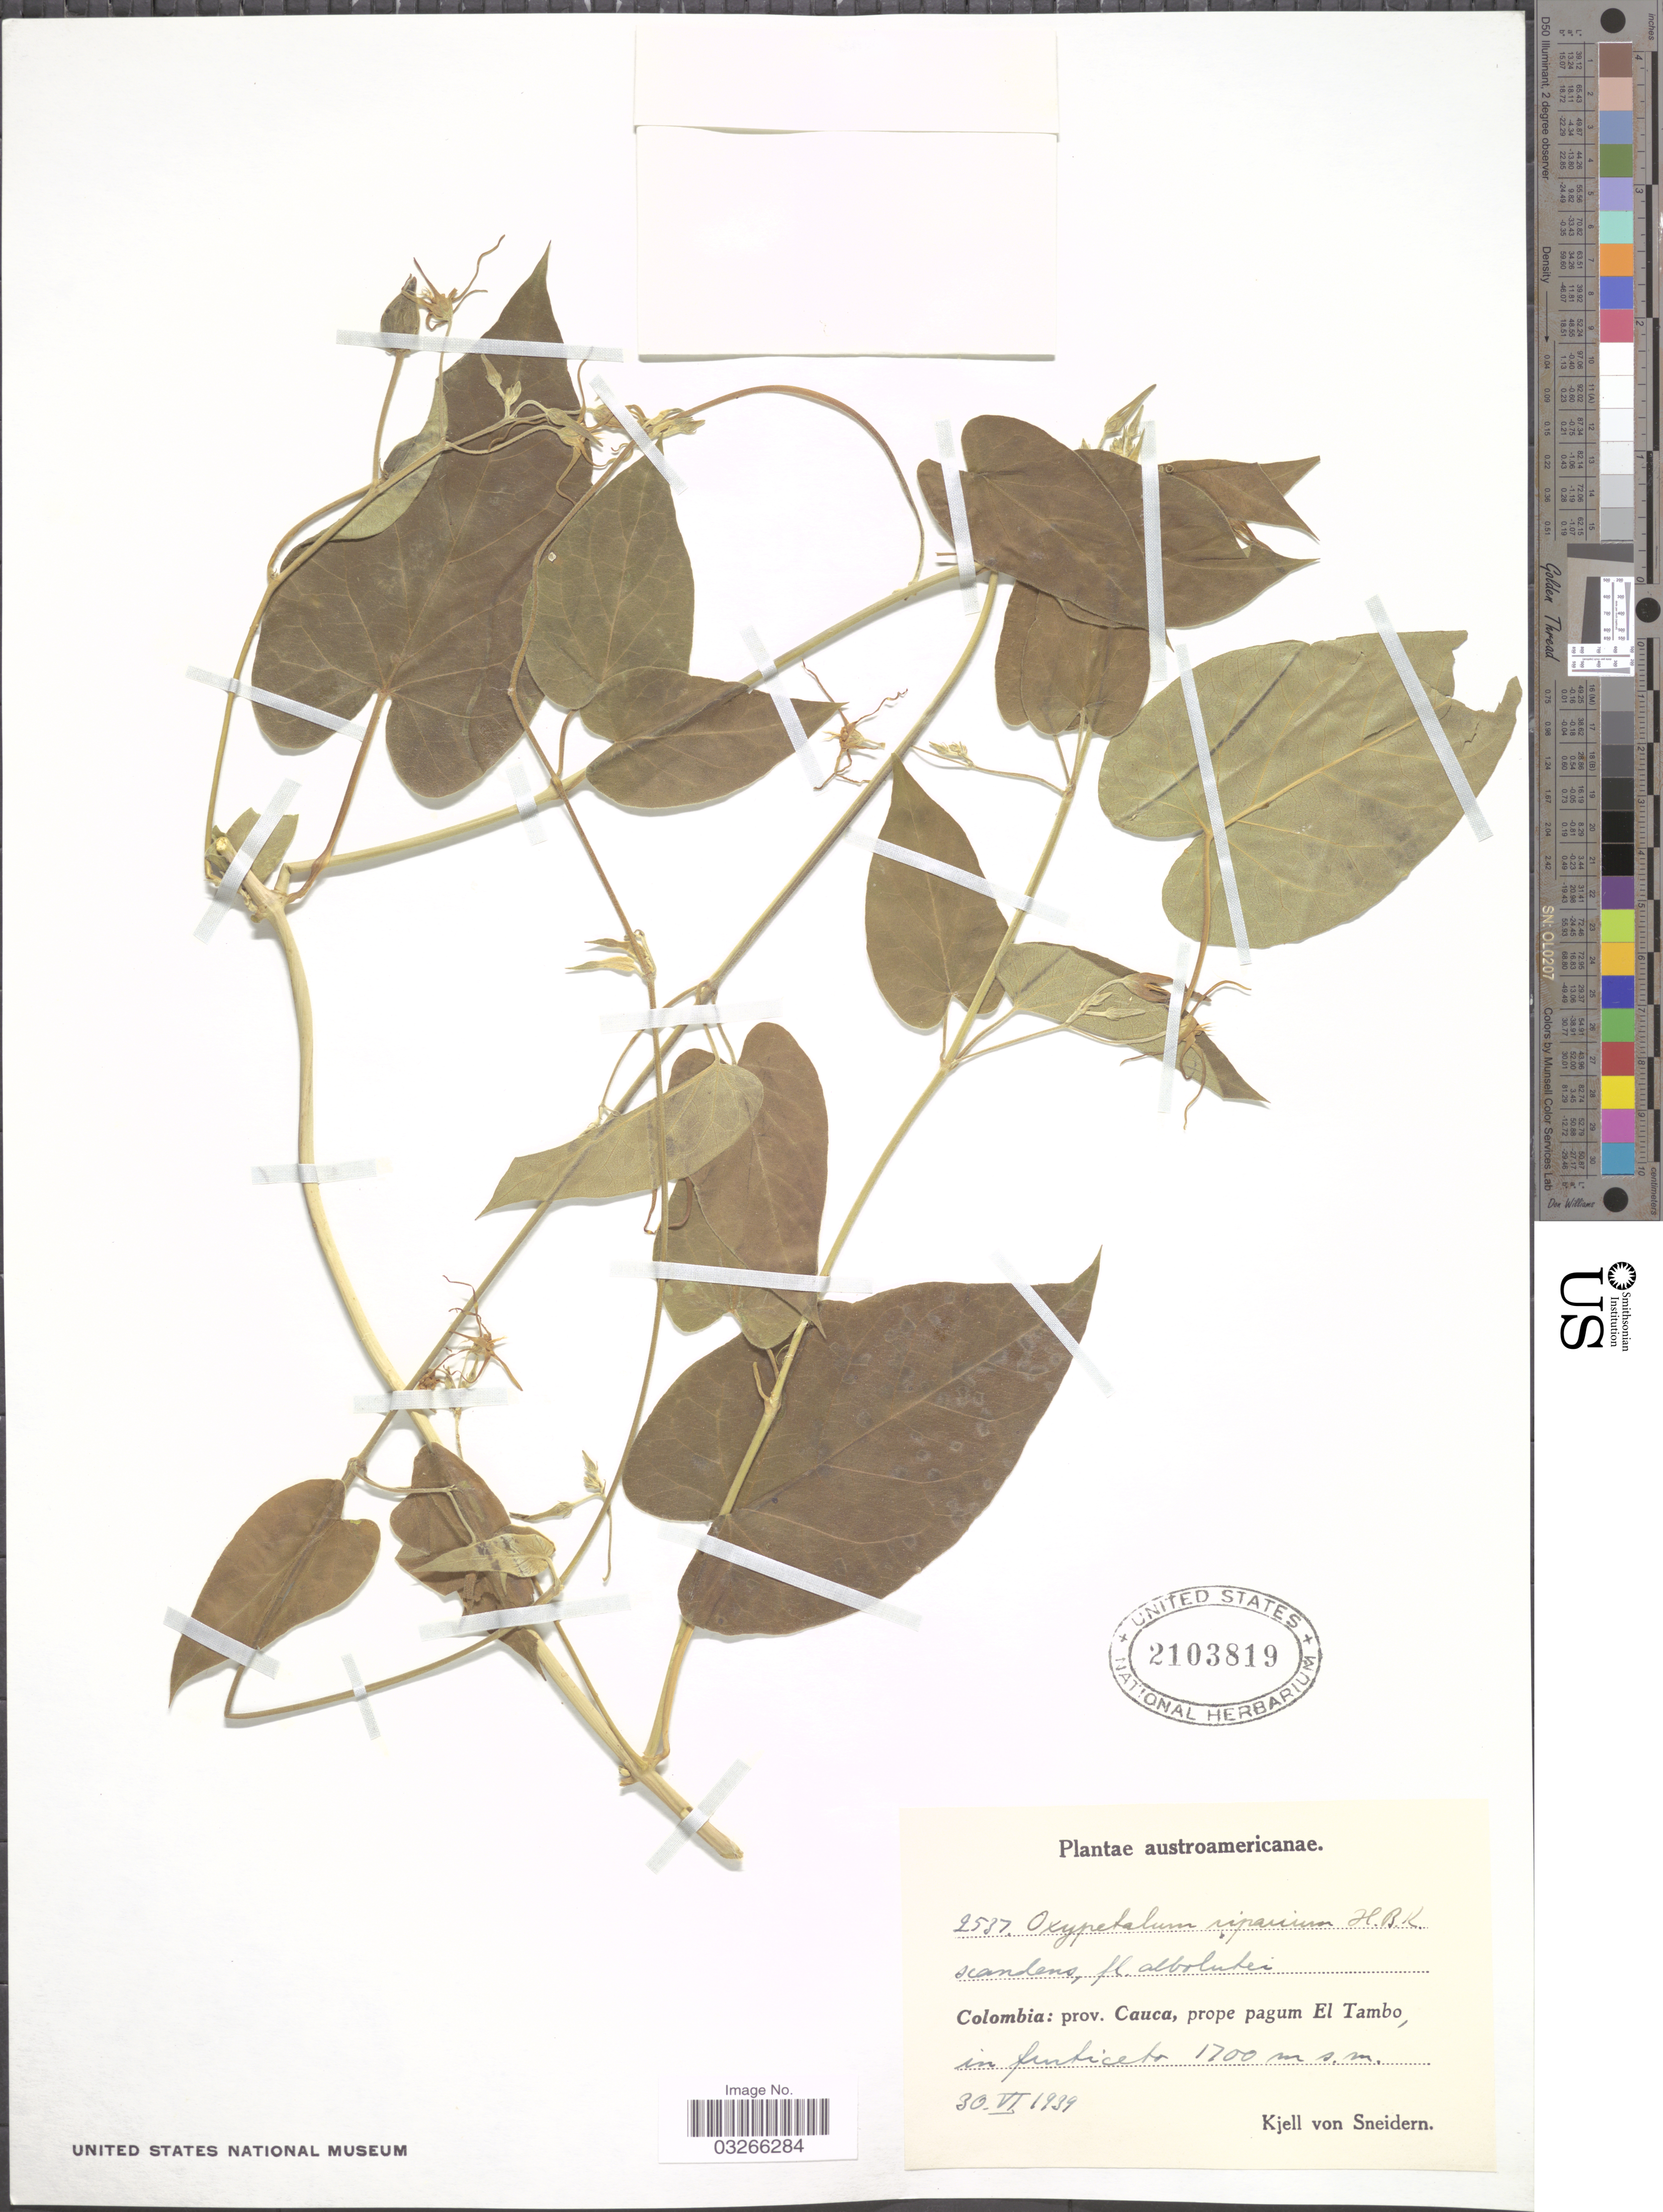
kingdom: Plantae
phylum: Tracheophyta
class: Magnoliopsida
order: Gentianales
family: Apocynaceae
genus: Oxypetalum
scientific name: Oxypetalum cordifolium subsp. cordifolium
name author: (Vent.) Schltr.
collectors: K. von Sneidern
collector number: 2537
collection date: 1939-06-30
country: Colombia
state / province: Cauca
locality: Prope pagum El Tambo.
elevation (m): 1700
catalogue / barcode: US 2103819